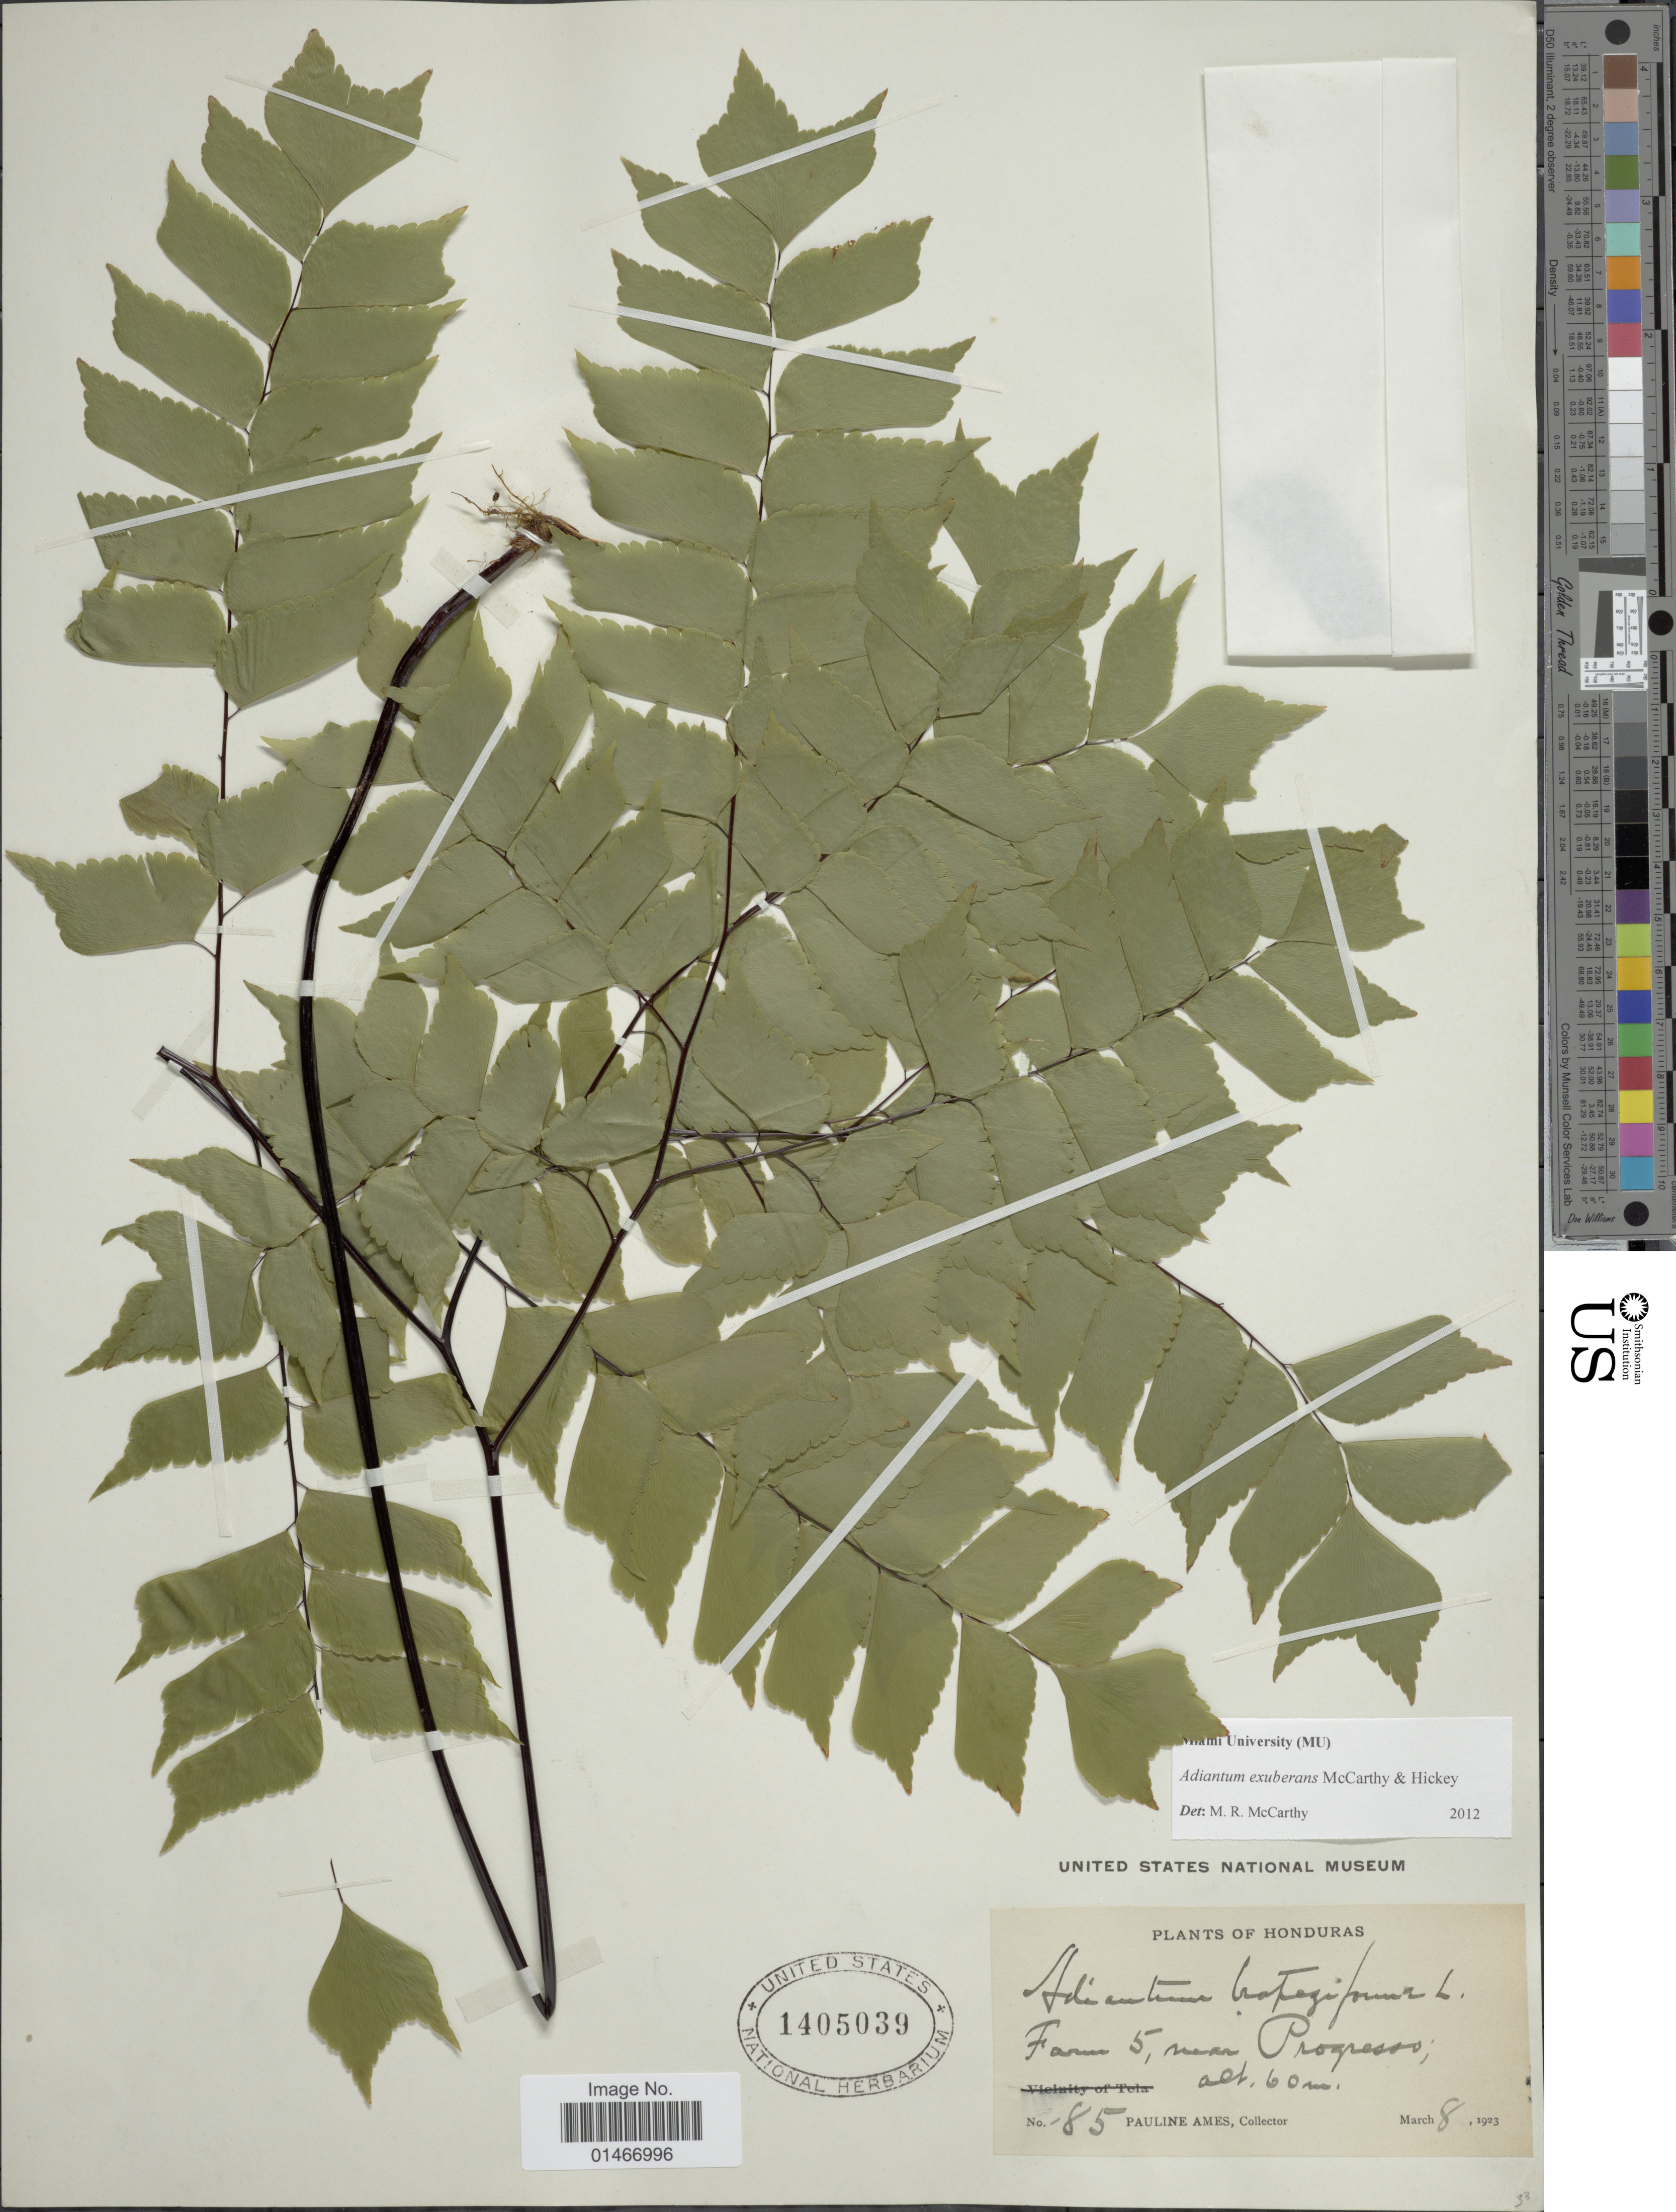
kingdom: Plantae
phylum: Tracheophyta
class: Polypodiopsida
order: Polypodiales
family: Pteridaceae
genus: Adiantum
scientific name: Adiantum exuberans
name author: M.R. McCarthy & Hickey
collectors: P. Ames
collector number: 85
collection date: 1923-03-08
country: Honduras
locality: Farm 5, near Progresso.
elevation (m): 60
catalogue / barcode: US 1405039